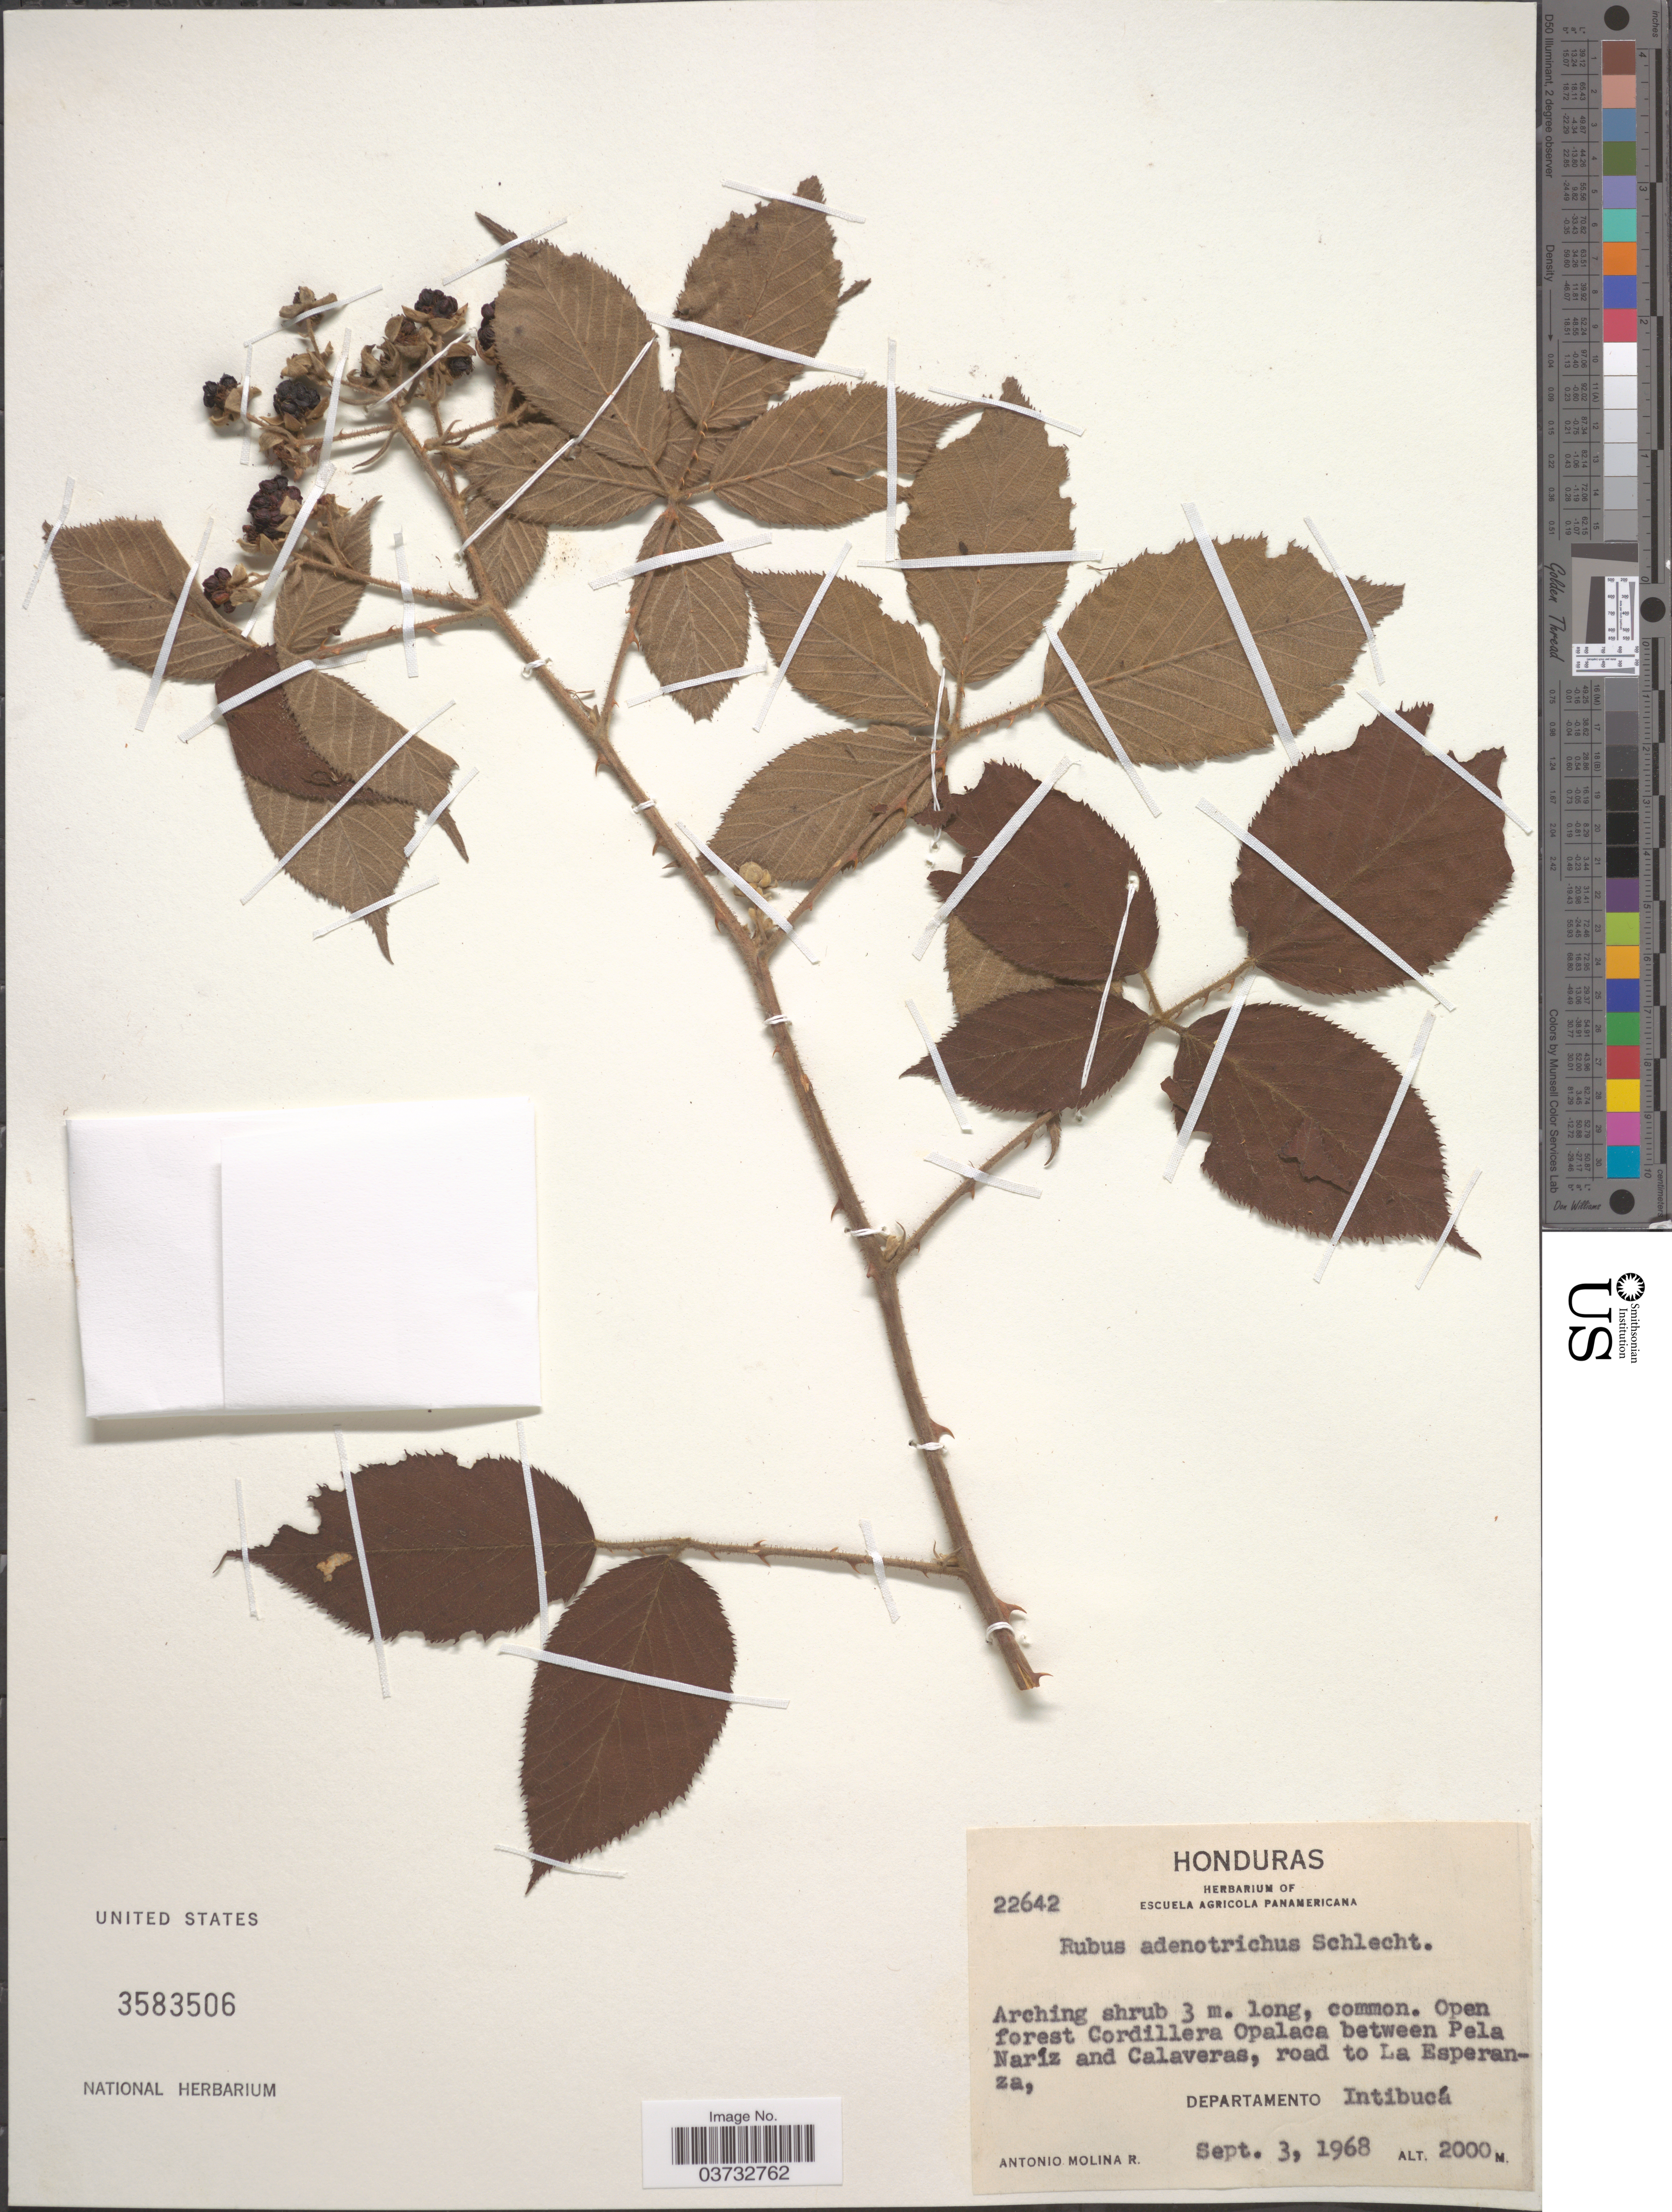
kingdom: Plantae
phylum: Tracheophyta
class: Magnoliopsida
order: Rosales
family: Rosaceae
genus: Rubus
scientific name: Rubus adenotrichos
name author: Schltdl.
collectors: A. Molina R.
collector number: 22642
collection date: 1968-09-03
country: Honduras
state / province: Intibuca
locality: Open forest Cordillera Opalaca between Pela Naríz and Calaveras, road to la Esperanza, Departamento Intibucá.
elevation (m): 2000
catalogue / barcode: US 3583506